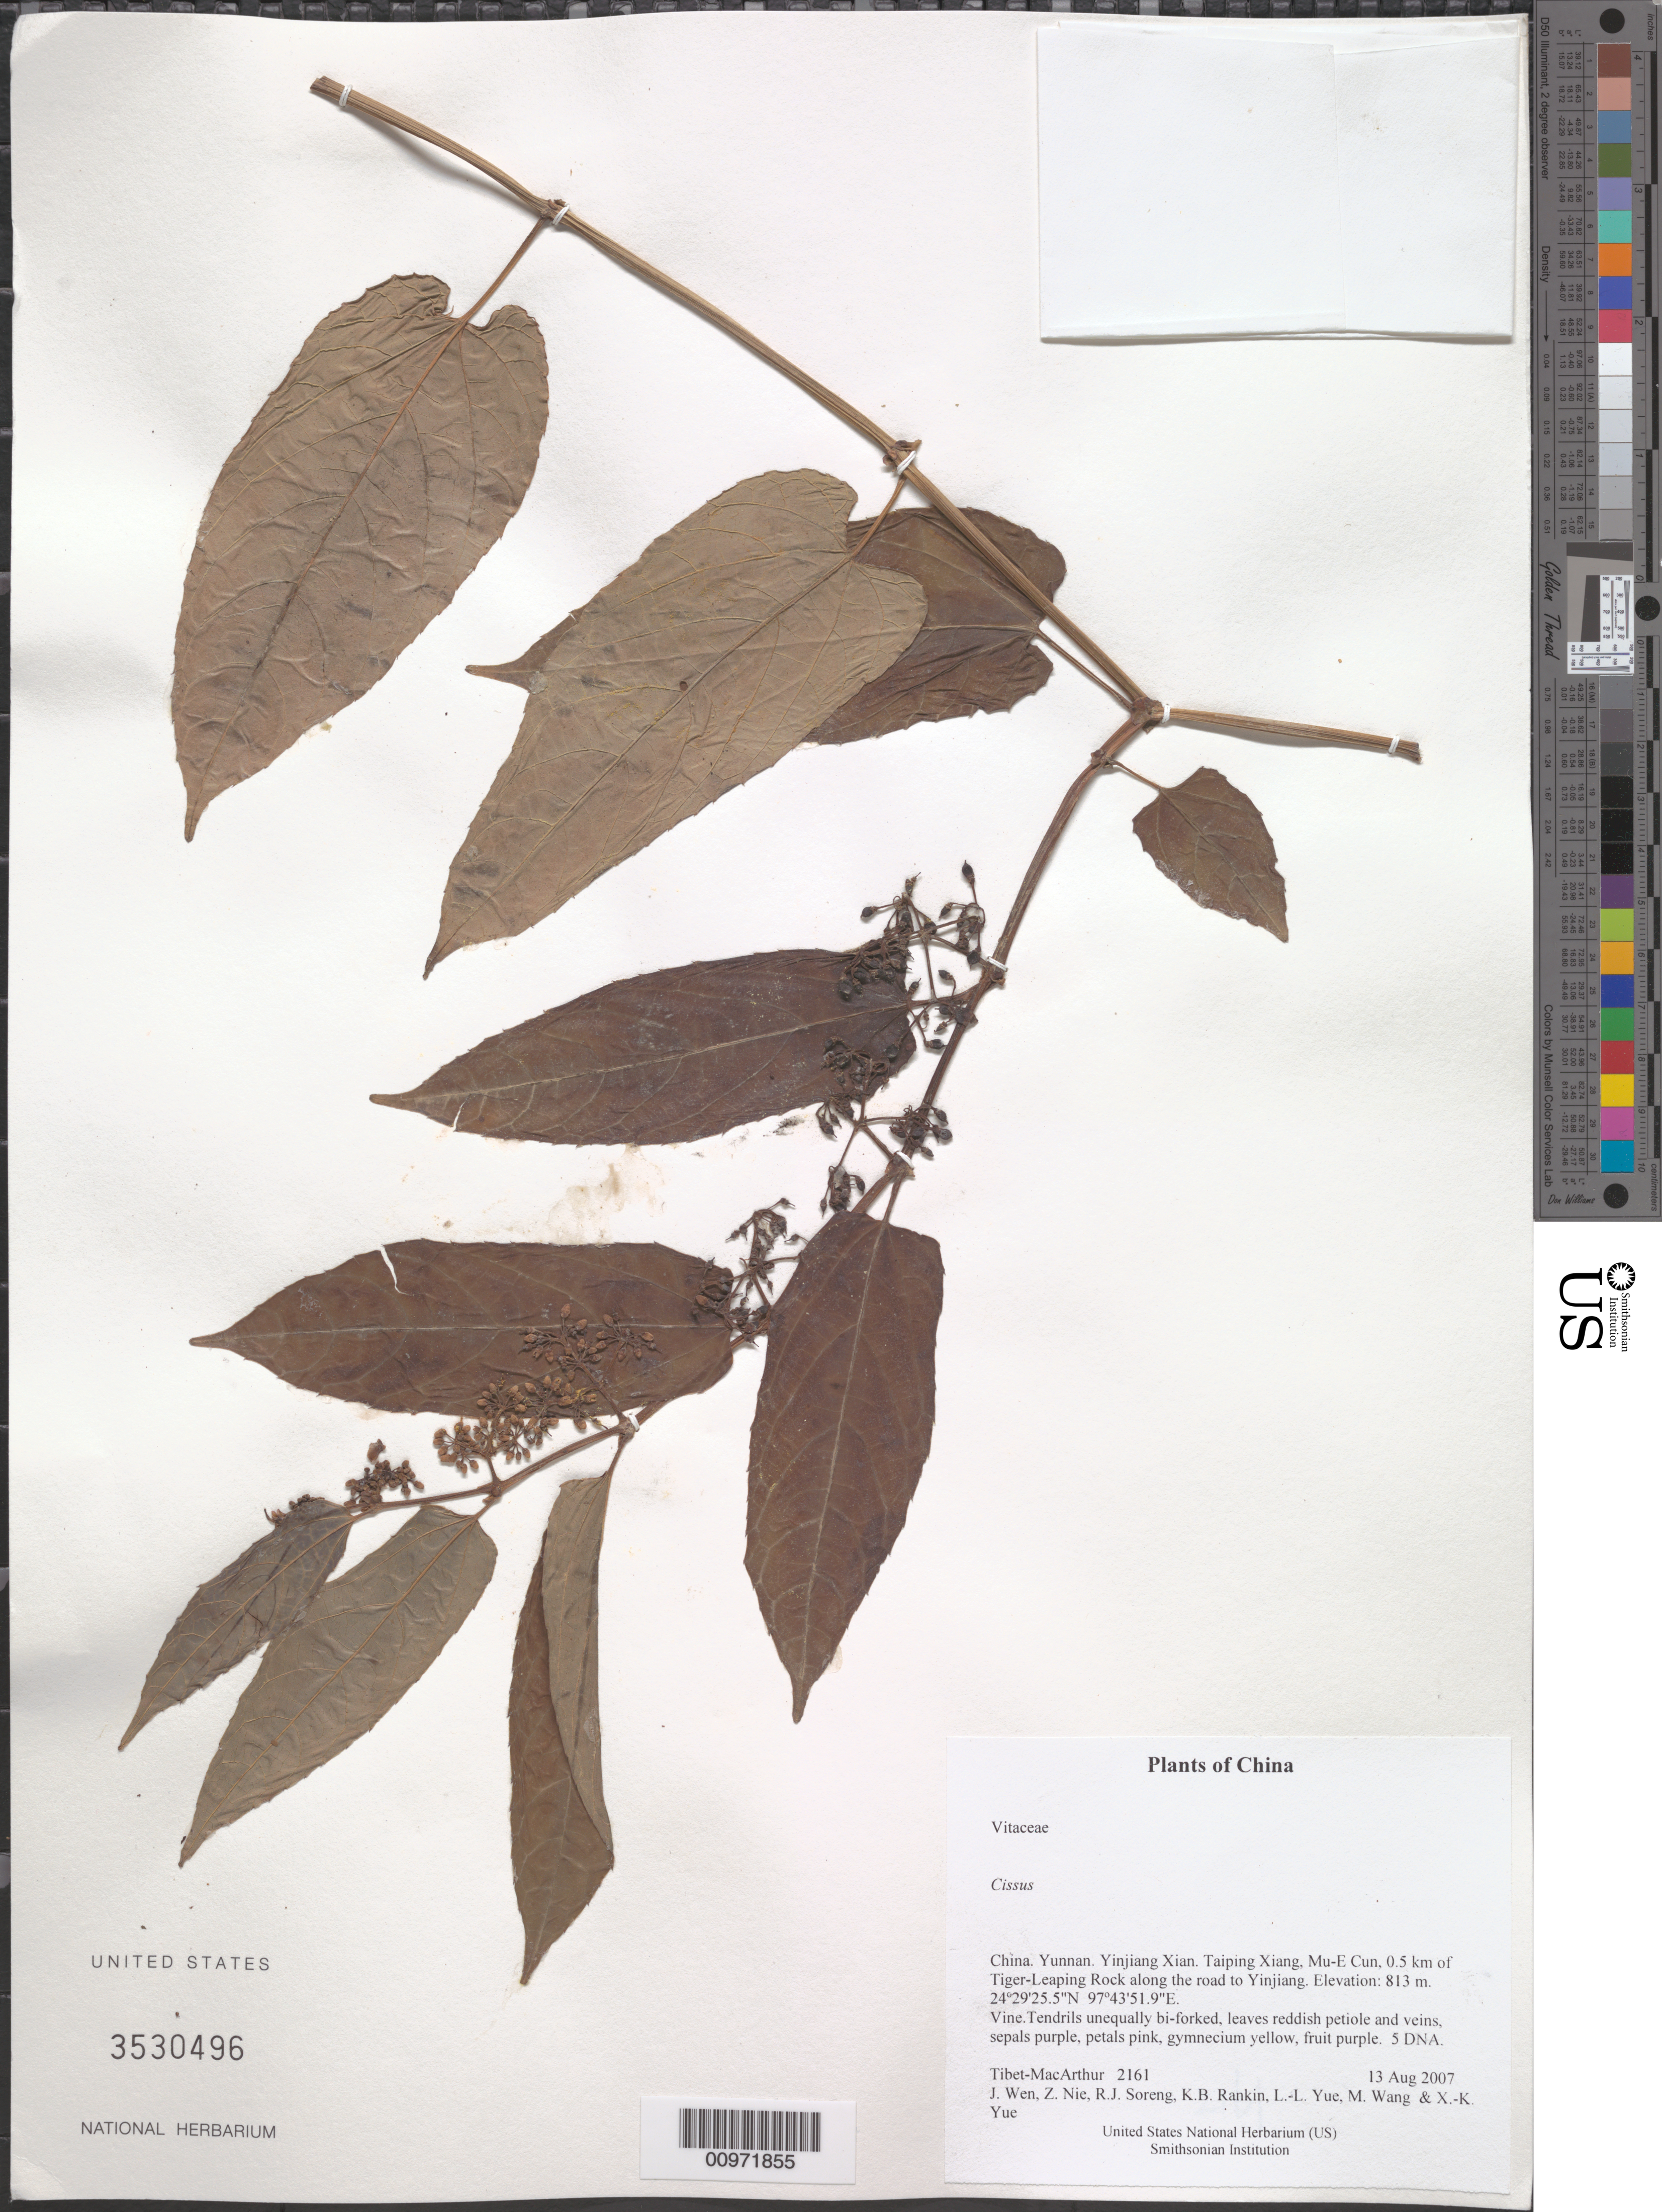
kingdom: Plantae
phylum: Tracheophyta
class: Magnoliopsida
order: Vitales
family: Vitaceae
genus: Cissus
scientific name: Cissus sp.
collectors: Tibet-MacArthur, J. Wen, Z. Nie, R. J. Soreng, K. Rankin, L. Yue, M. Wang & X. Yue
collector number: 2161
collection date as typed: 13 Aug 2007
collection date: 2007-08-13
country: China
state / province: Yunnan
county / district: Yinjiang Xian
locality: Taiping Xiang, Mu-E Cun, 0.5 km of Tiger-Leaping Rock along the road to Yinjiang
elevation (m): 813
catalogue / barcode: US 3530496